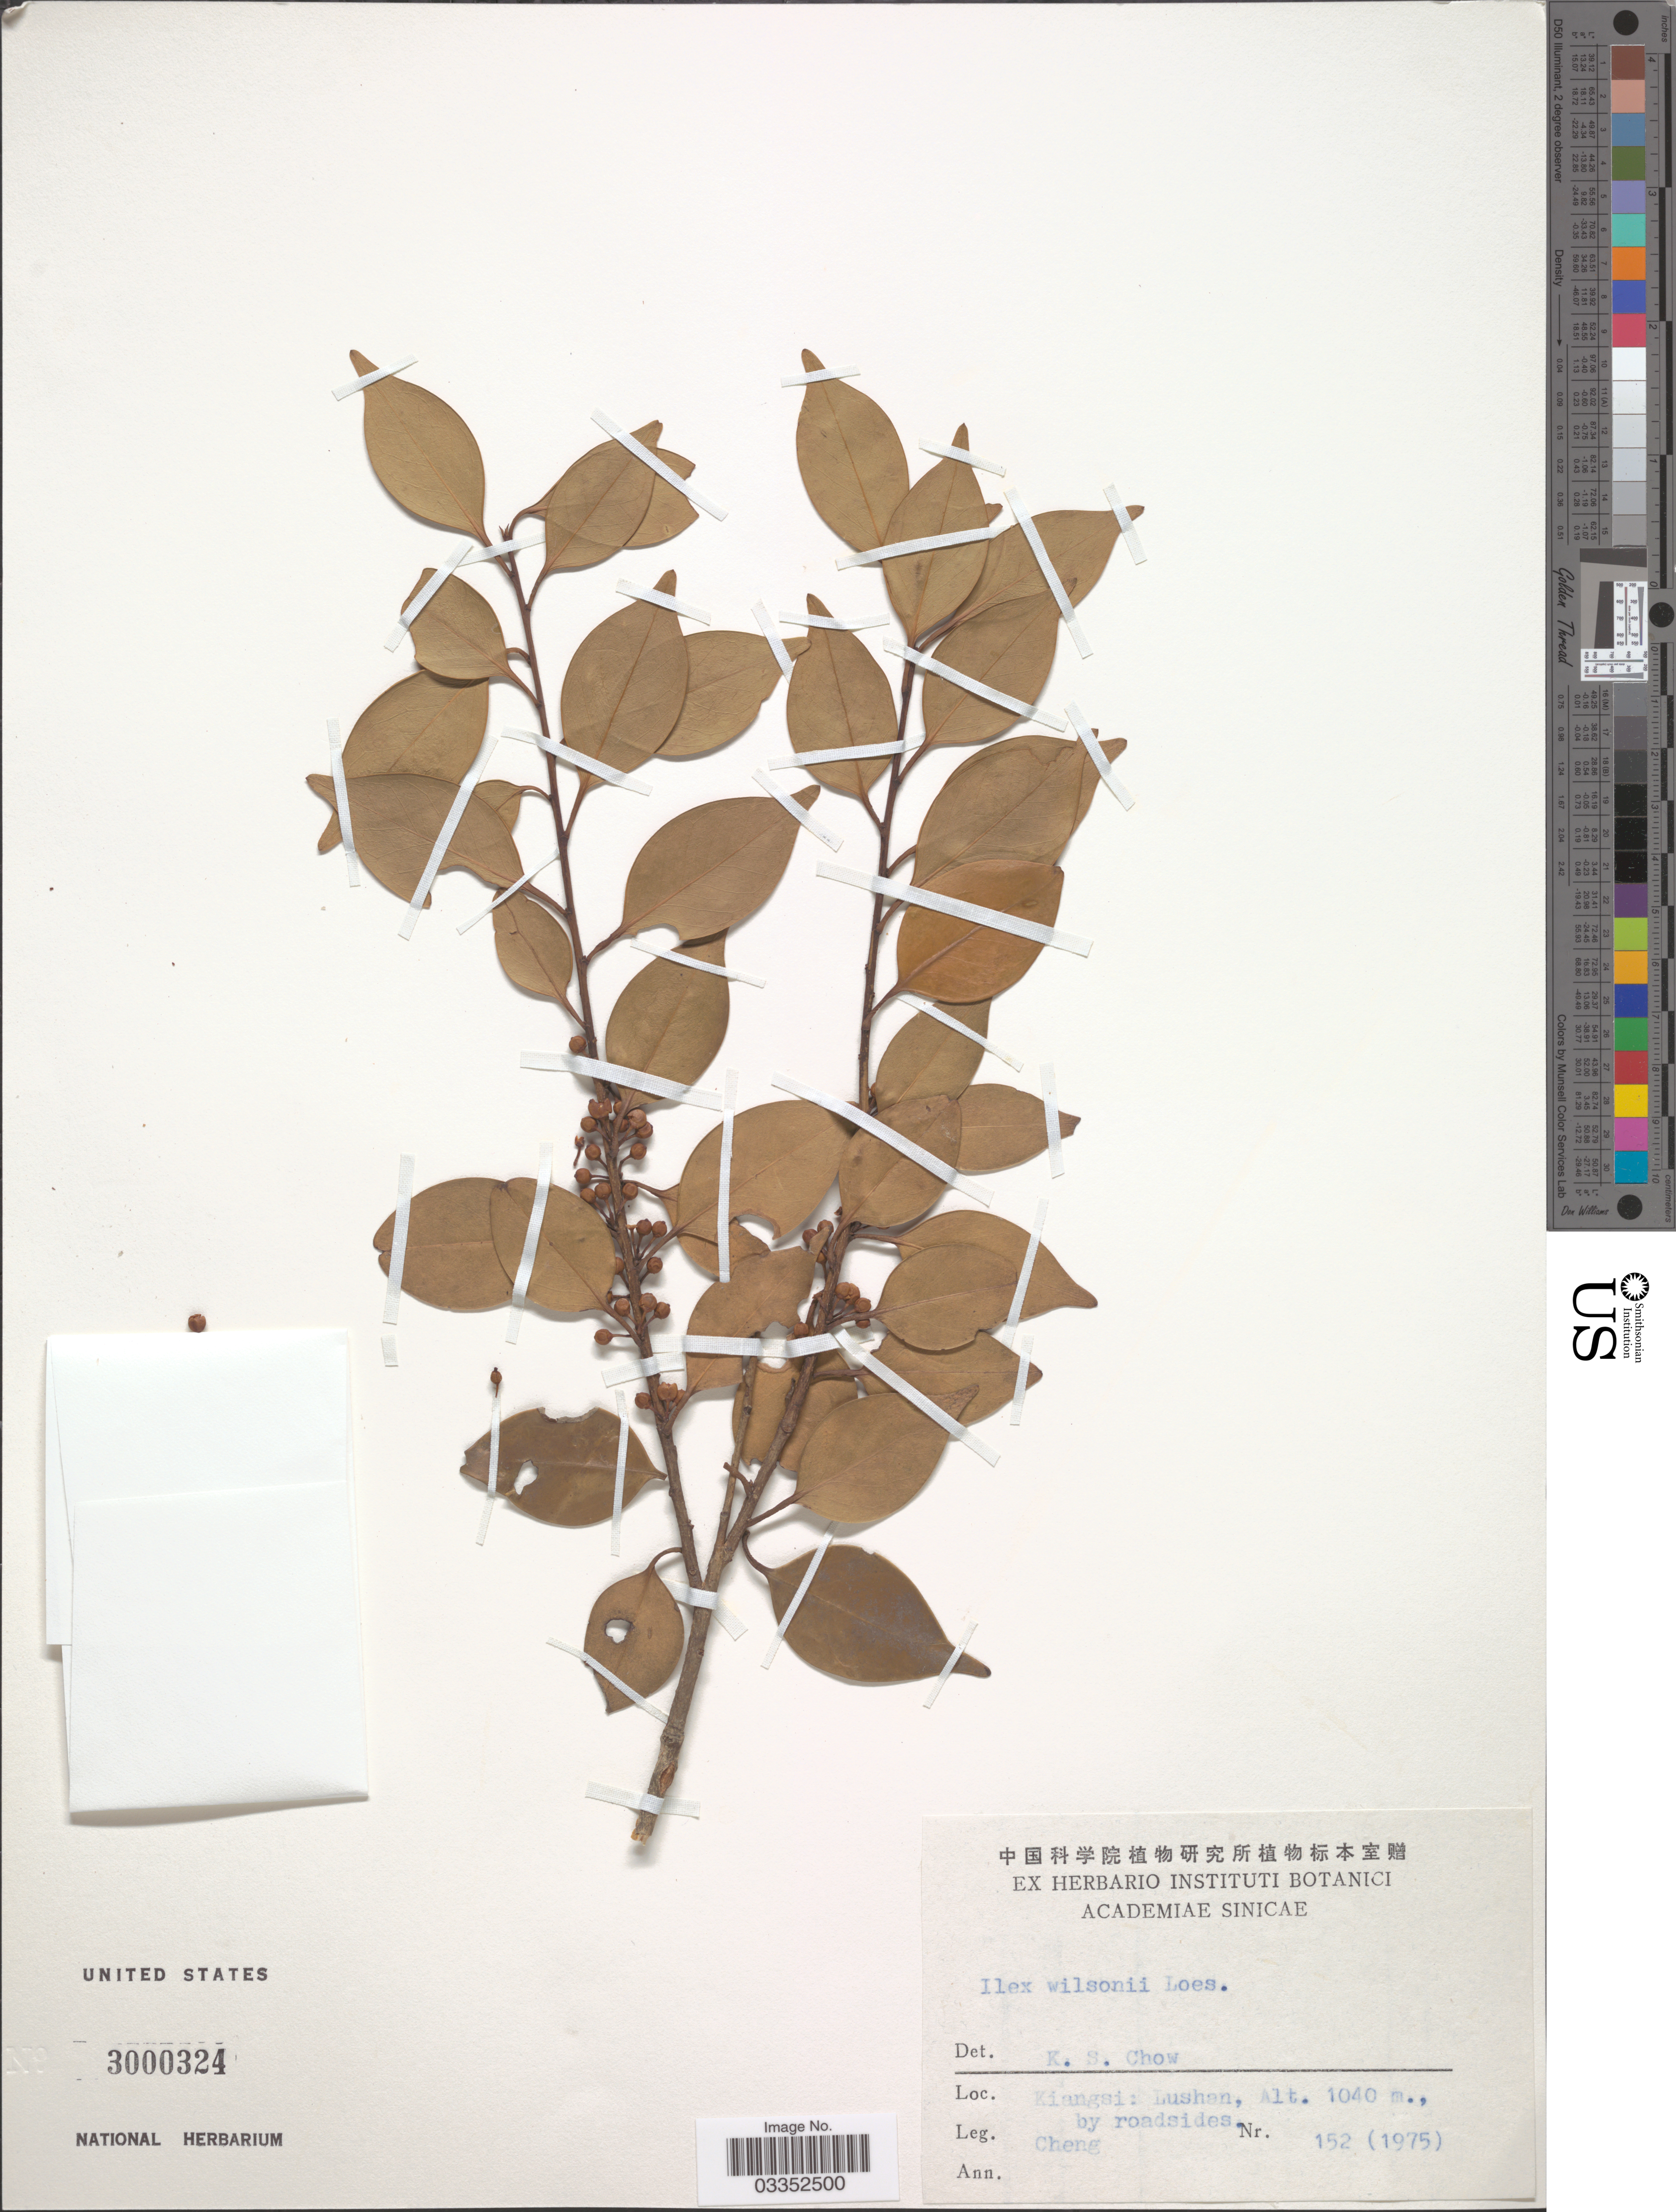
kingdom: Plantae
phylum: Tracheophyta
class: Magnoliopsida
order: Aquifoliales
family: Aquifoliaceae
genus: Ilex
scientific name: Ilex wilsonii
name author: Loes.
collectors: -. Cheng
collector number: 152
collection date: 1975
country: China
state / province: Jiangxi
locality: Lushan.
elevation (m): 1040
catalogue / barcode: US 3000324